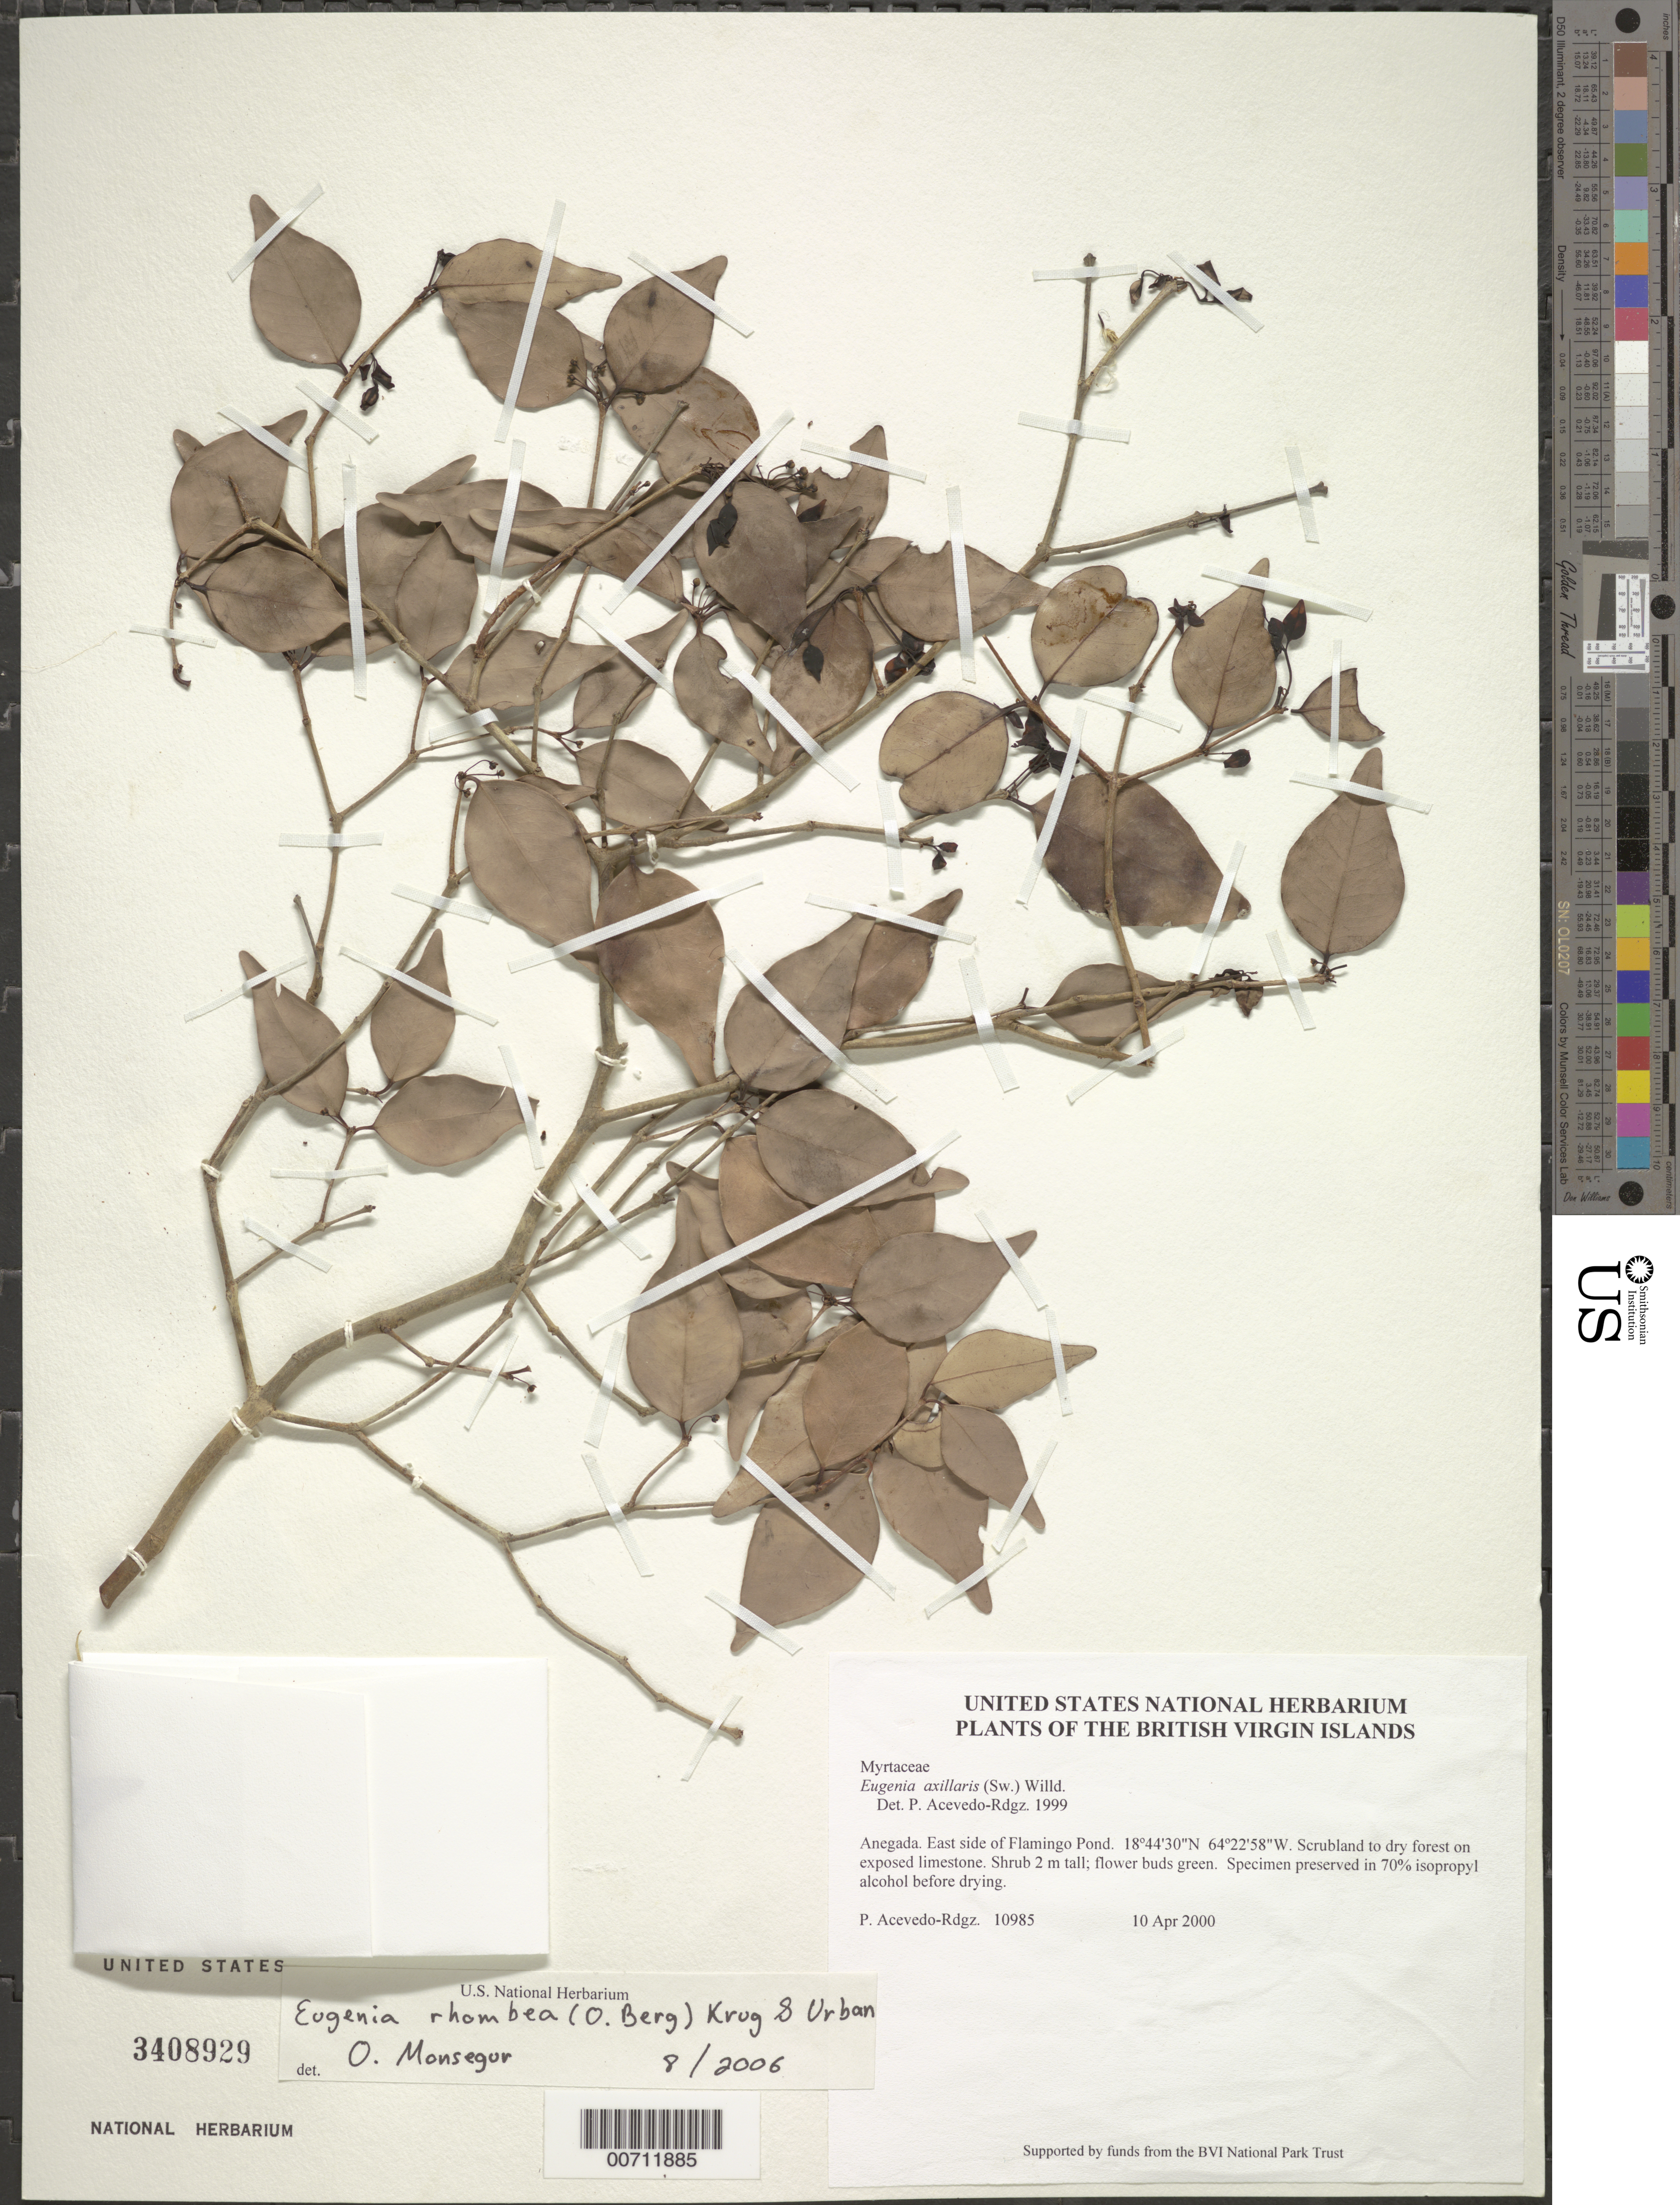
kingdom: Plantae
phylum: Tracheophyta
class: Magnoliopsida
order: Myrtales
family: Myrtaceae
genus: Eugenia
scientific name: Eugenia rhombea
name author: (O. Berg) Krug & Urb.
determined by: Monsegur, O.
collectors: P. Acevedo-Rodr.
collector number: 10985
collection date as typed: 10 Apr 2000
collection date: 2000-04-10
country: British Virgin Islands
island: Anegada I.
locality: East side of Flamingo Pond.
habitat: Scrubland to dry forest on exposed limestone.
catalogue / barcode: US 3408929